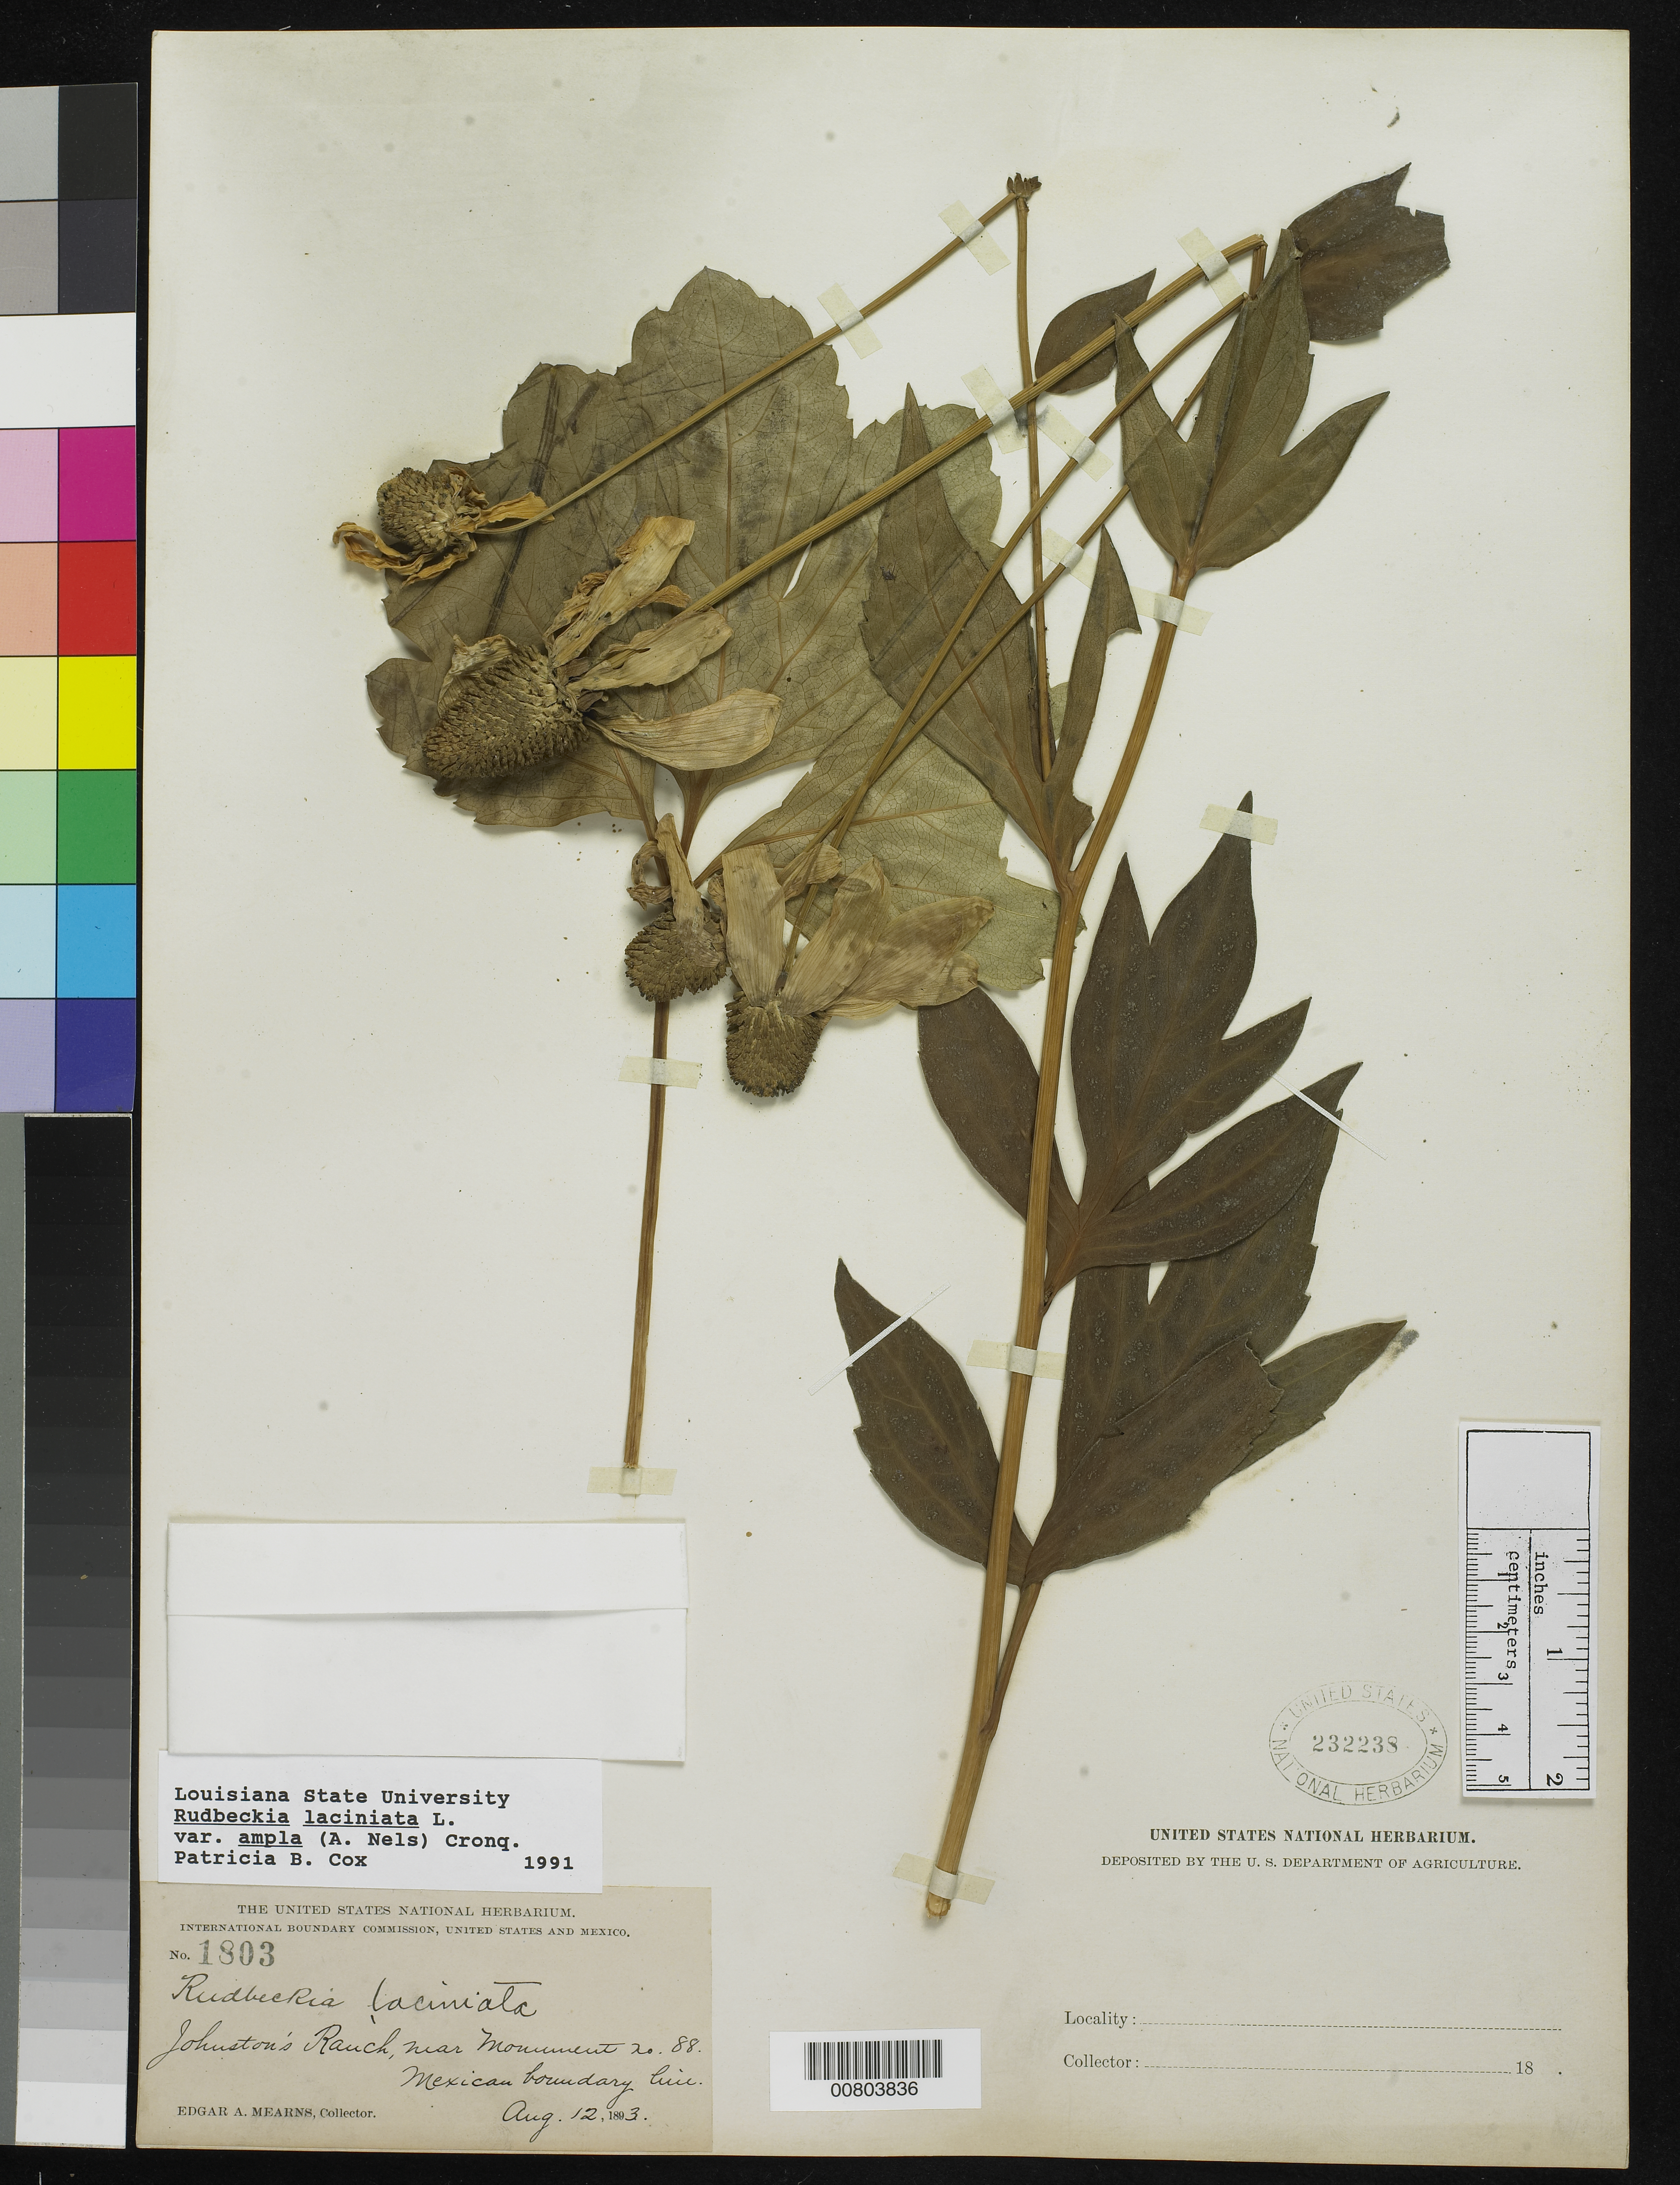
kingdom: Plantae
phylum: Tracheophyta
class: Magnoliopsida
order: Asterales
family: Asteraceae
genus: Rudbeckia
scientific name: Rudbeckia laciniata var. ampla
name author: (A. Nelson) Cronq.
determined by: Cox, P. B.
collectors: E. A. Mearns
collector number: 1803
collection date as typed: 12 Aug 1893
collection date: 1893-08-12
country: United States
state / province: Arizona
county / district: Cochise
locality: Johnston's Ranch, near monument no. 88. Mexican Boundary Line.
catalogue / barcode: US 232238